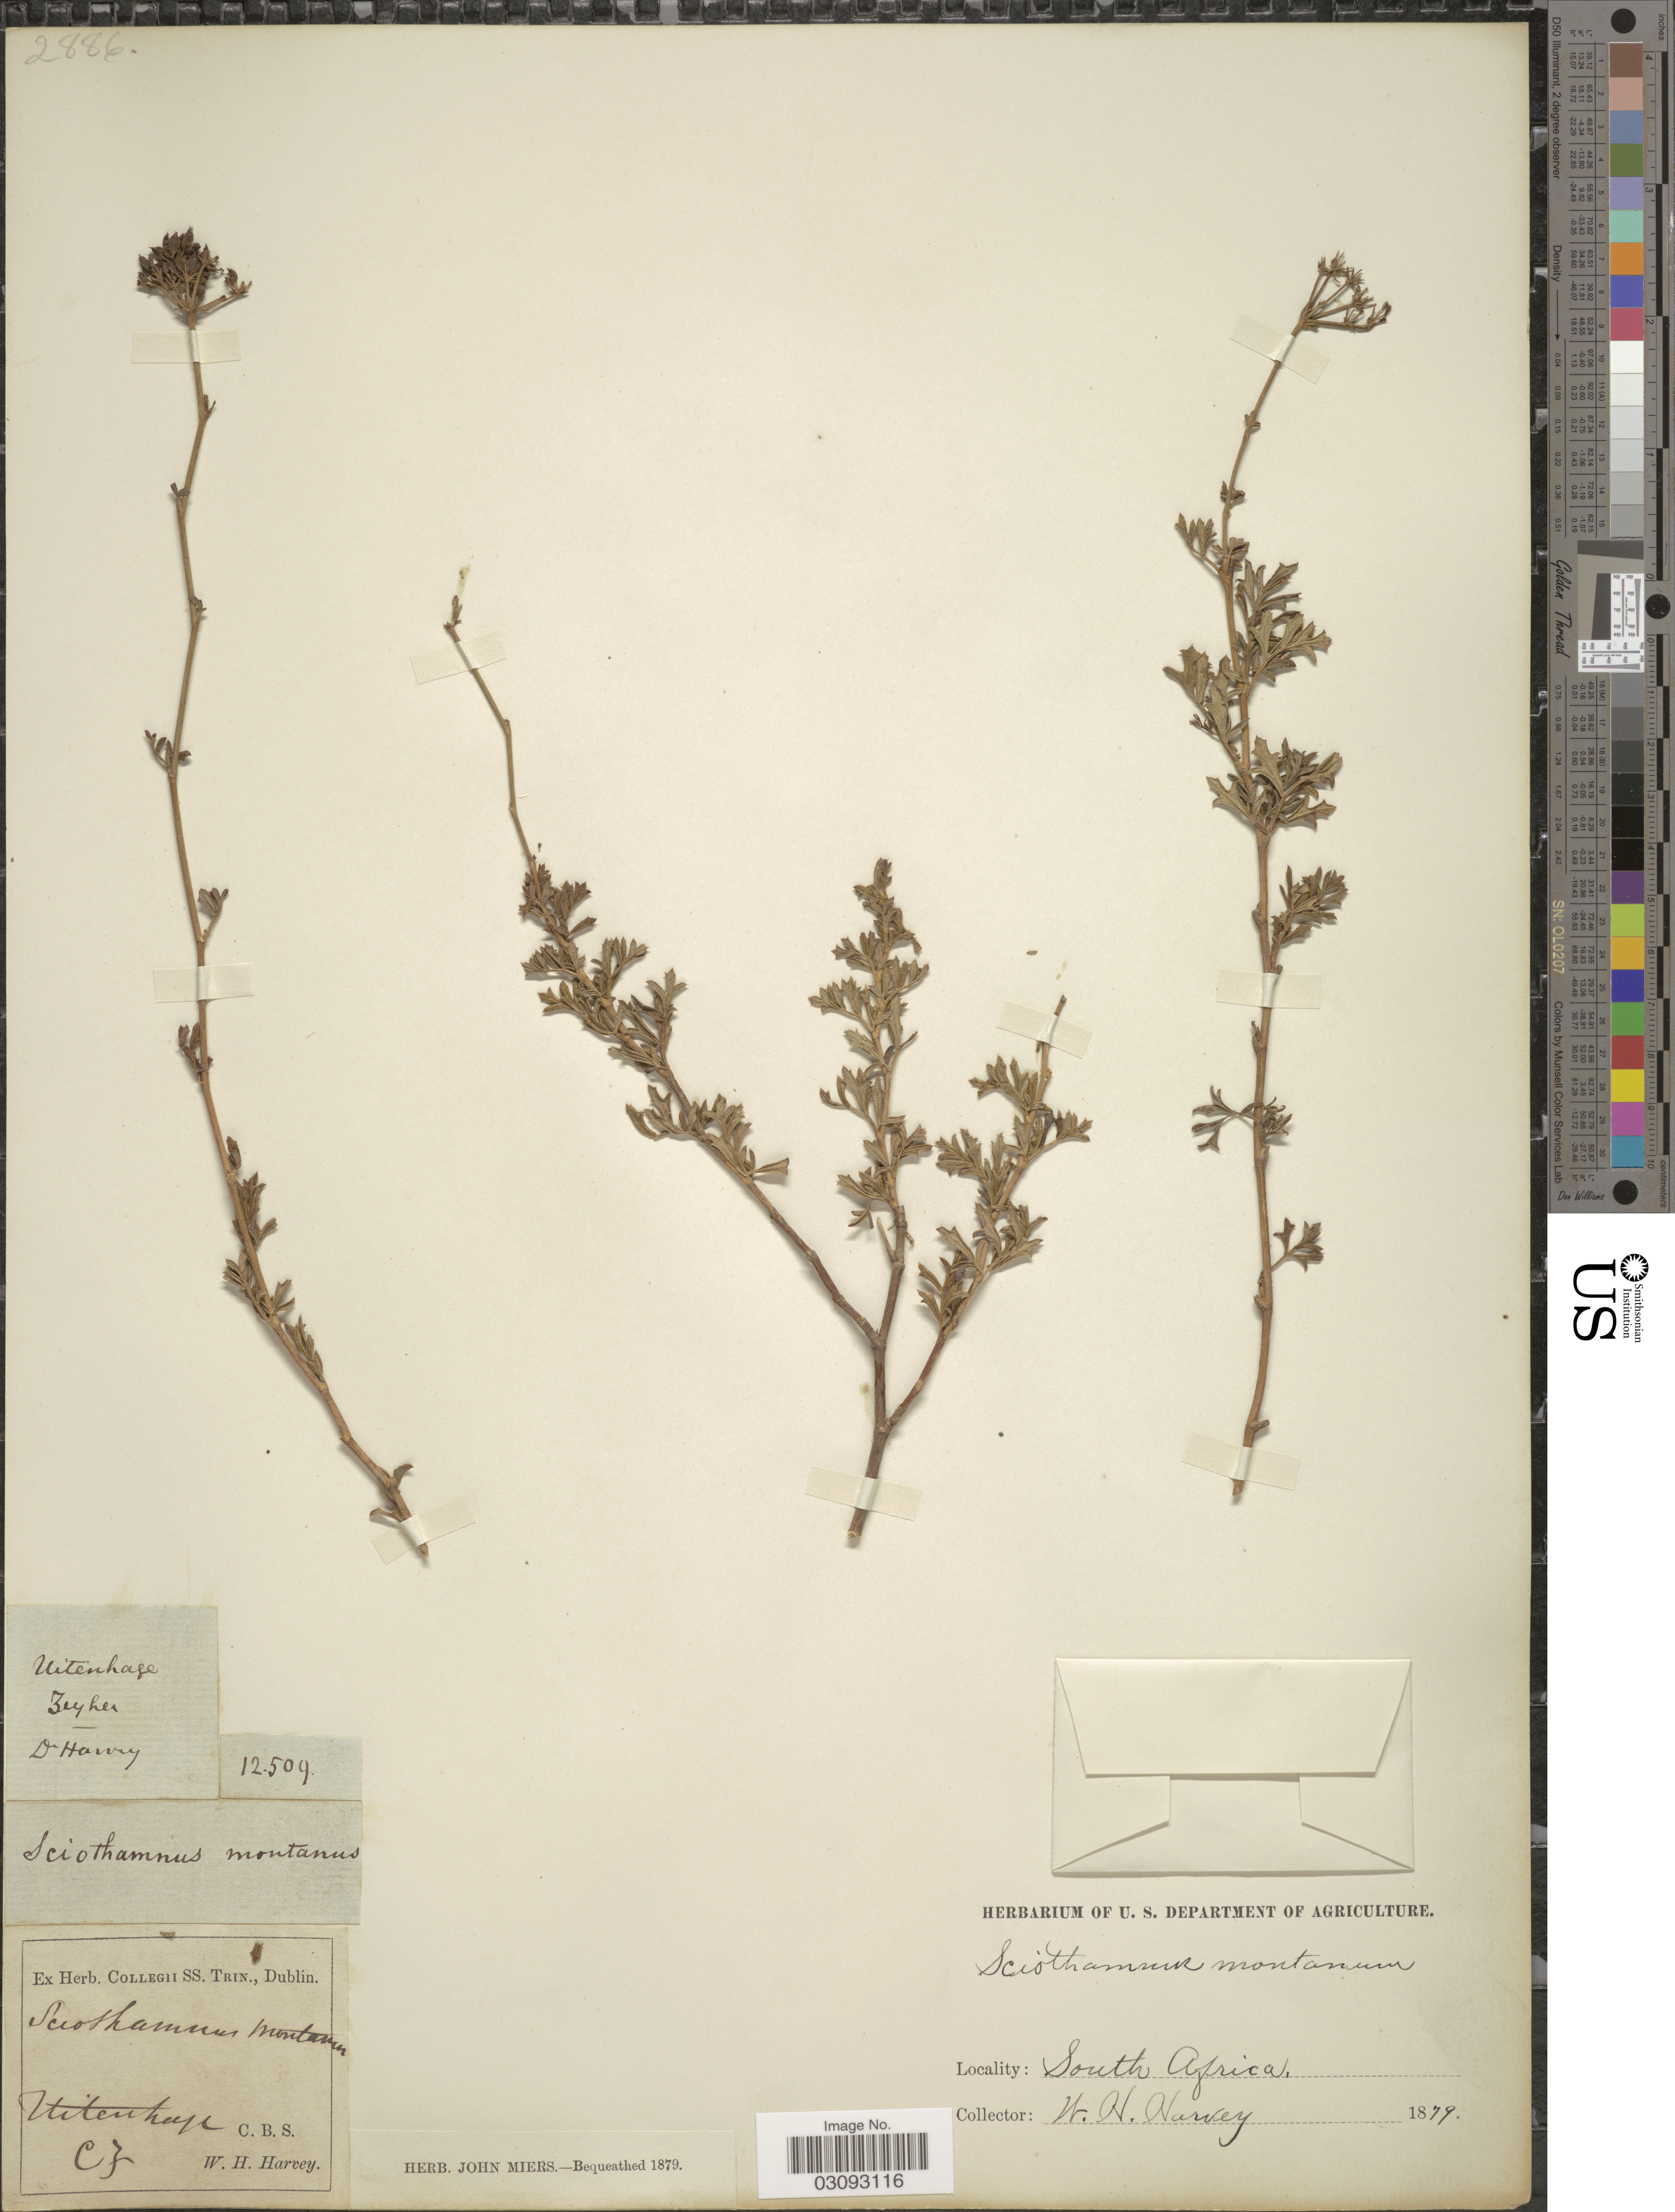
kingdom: Plantae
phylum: Tracheophyta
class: Magnoliopsida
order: Apiales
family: Apiaceae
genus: Peucedanum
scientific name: Peucedanum montanum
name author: Benth. & Hook. f.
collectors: W. Harvey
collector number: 12509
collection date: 1879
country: South Africa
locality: Uitenhage Zeyher. C. B. S. [=Caput Bona Spei, Cape of Good Hope]